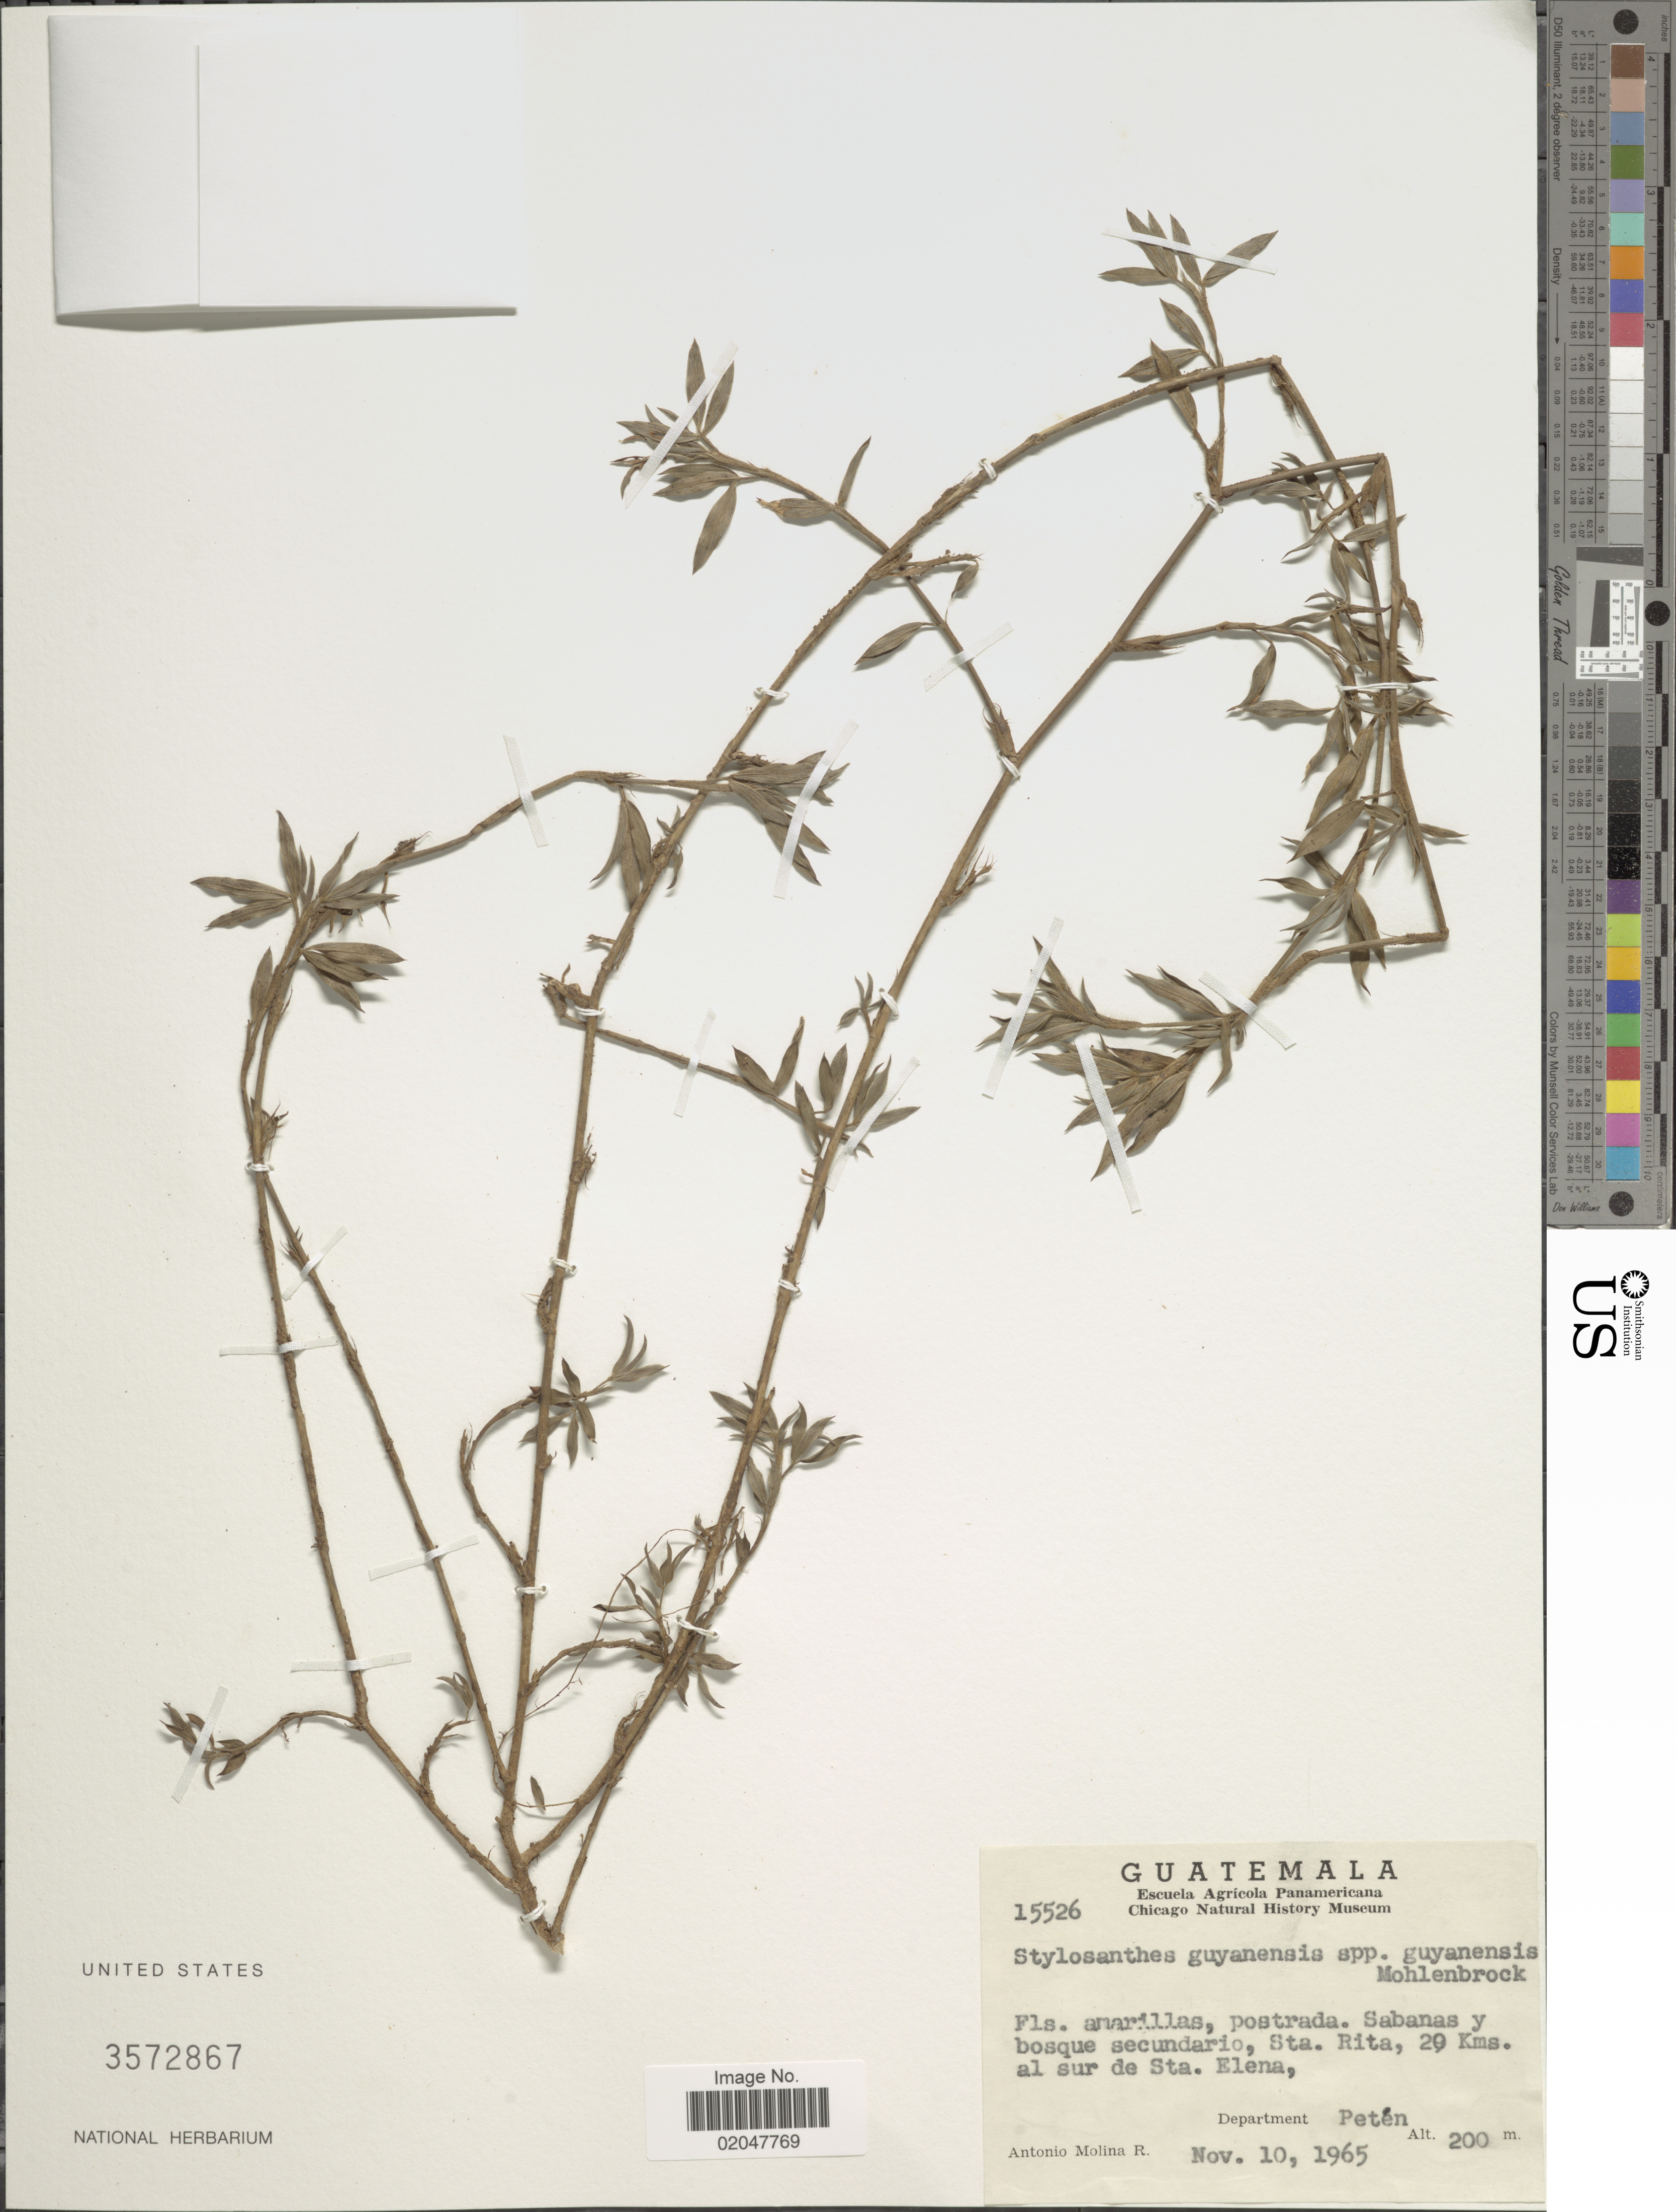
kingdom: Plantae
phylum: Tracheophyta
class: Magnoliopsida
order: Fabales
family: Fabaceae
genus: Stylosanthes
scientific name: Stylosanthes guianensis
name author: (Aubl.) Sw.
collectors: A. Molina R.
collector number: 15526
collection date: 1965-11-10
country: Guatemala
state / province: El Petén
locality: Sta. Rita, 20 kms. al sur de Sta. Elena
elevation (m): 200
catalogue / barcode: US 3572867